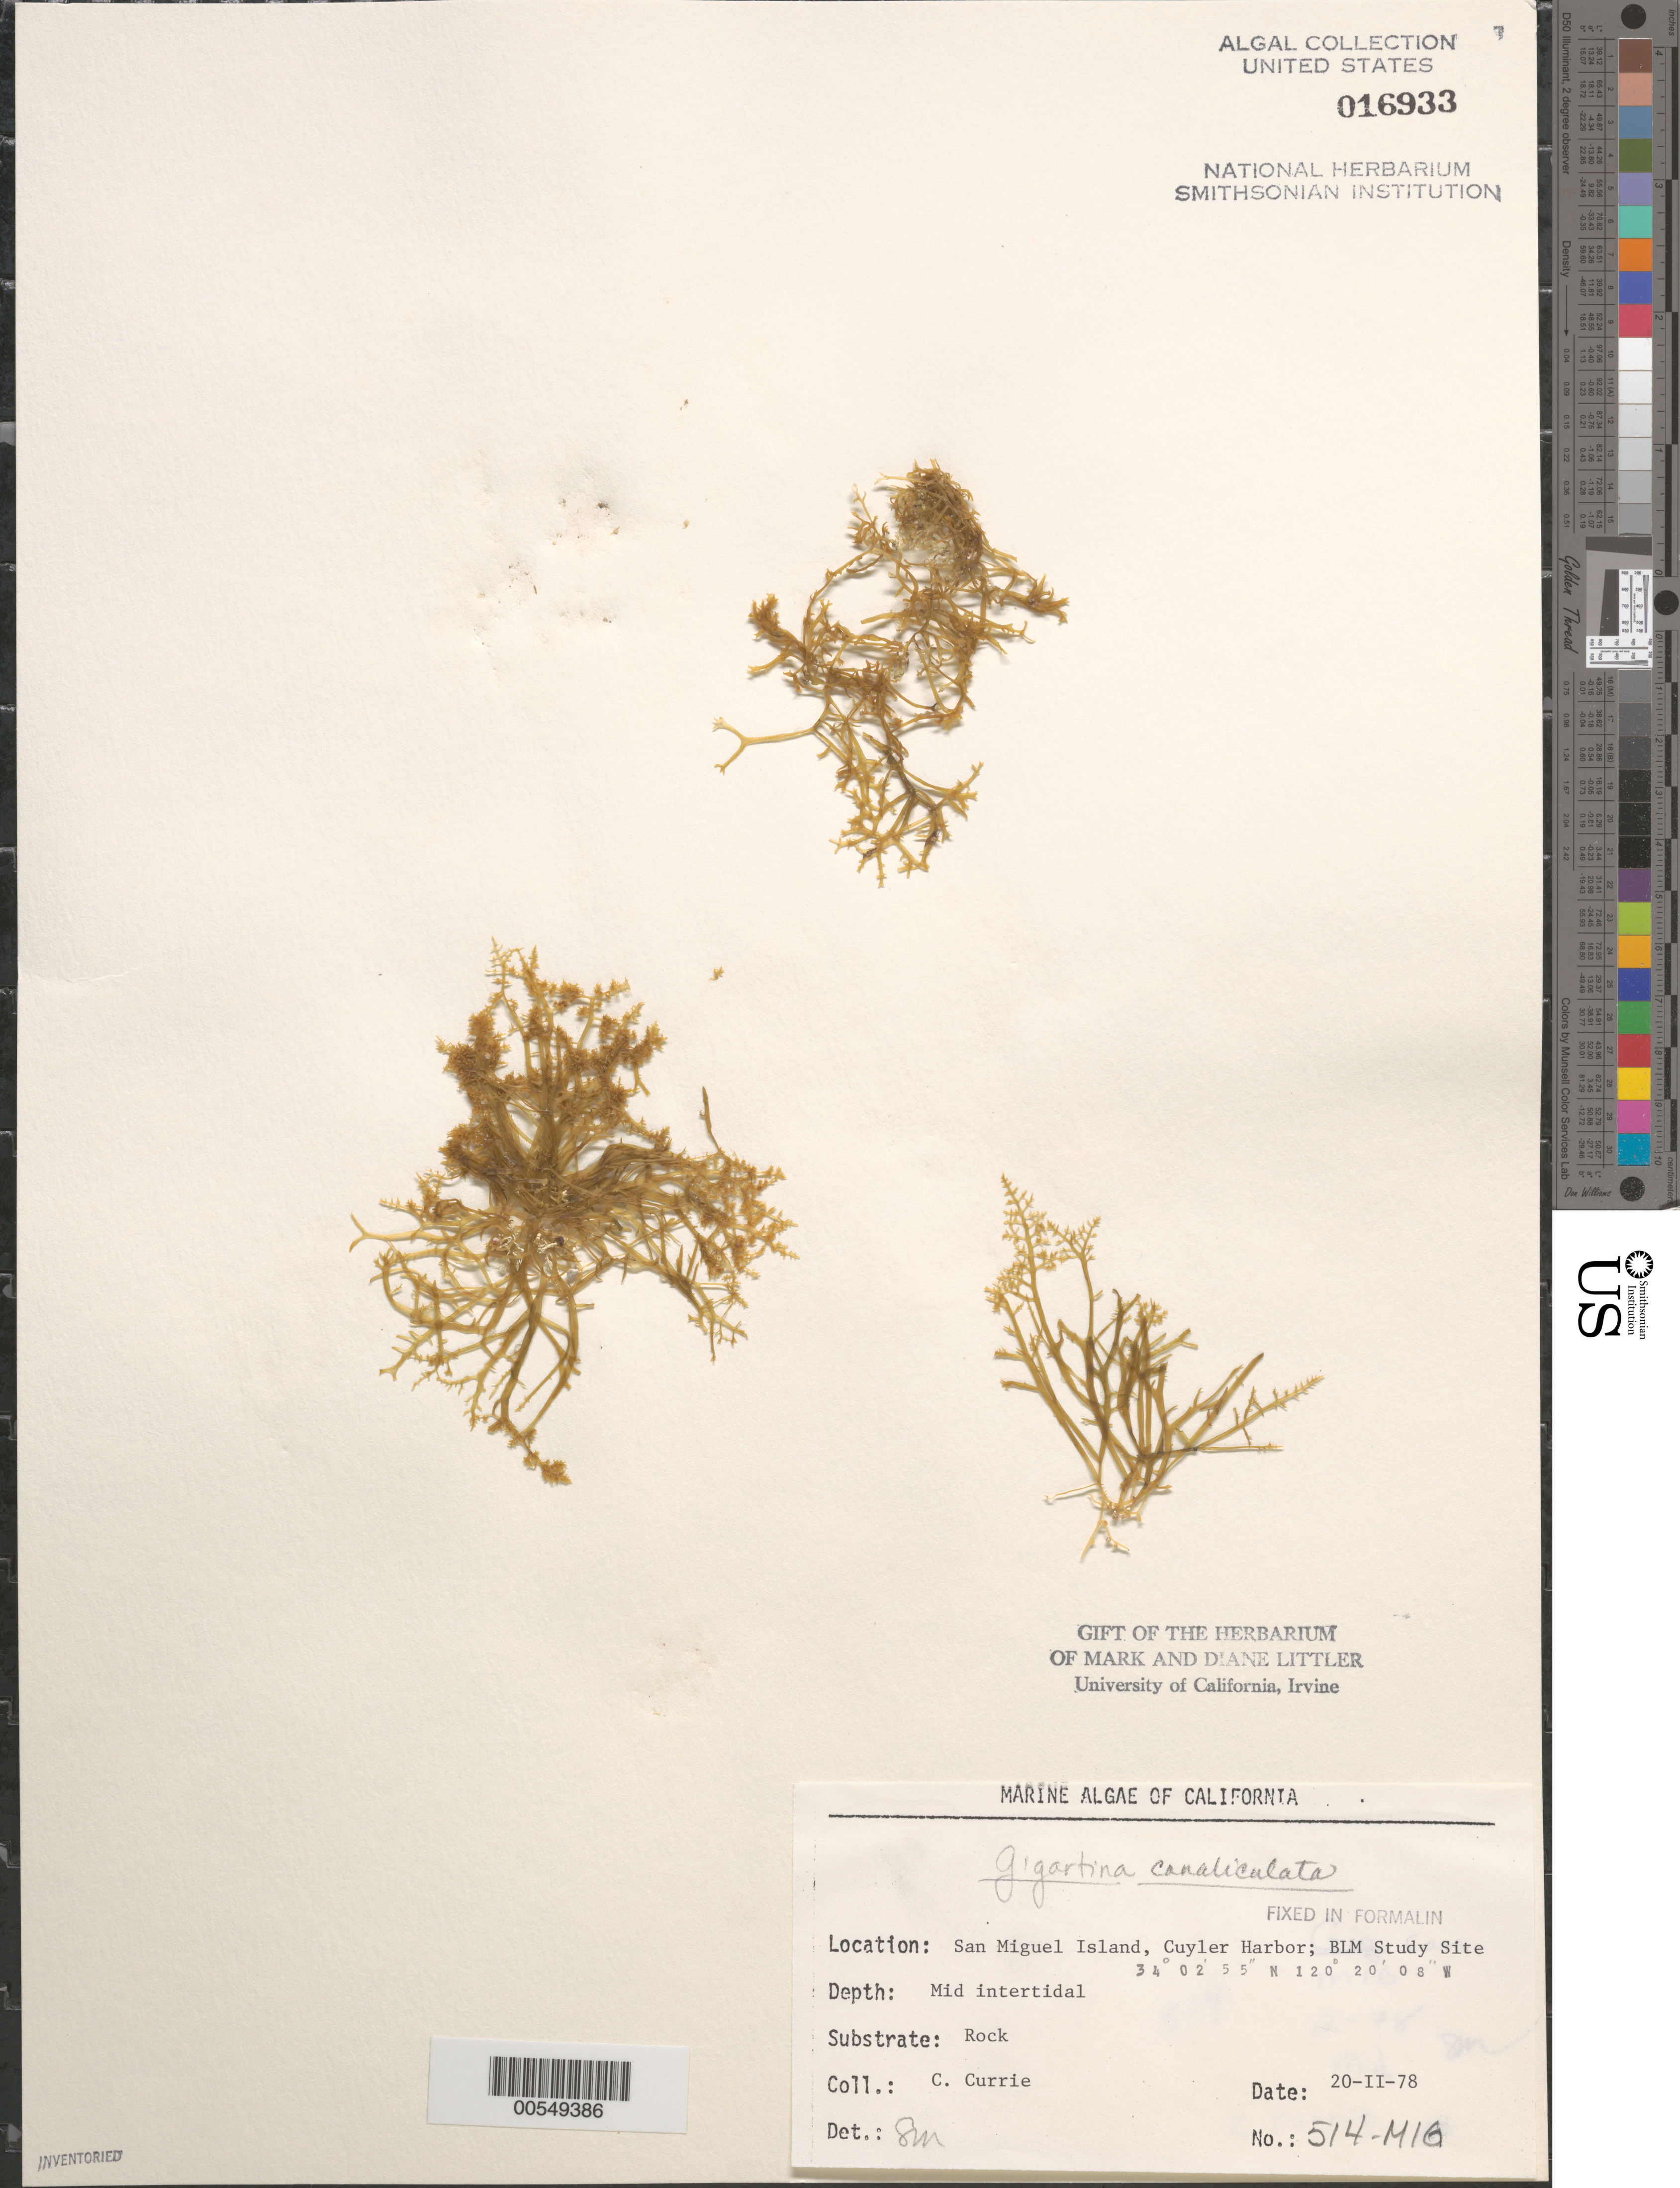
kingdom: Plantae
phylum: Rhodophyta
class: Florideophyceae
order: Gigartinales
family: Gigartinaceae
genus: Chondracanthus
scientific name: Chondracanthus canaliculatus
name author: (Harv.) Guiry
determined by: Algae name updating Project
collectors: C. Currie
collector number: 514-mig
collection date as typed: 20 Feb 1978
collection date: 1978-02-20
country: United States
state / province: California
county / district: Santa Barbara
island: San Miguel Island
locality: Cuyler Harbor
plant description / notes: BLM-SOCALBIGHT Rocky Intertidal Survey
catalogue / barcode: US 16933